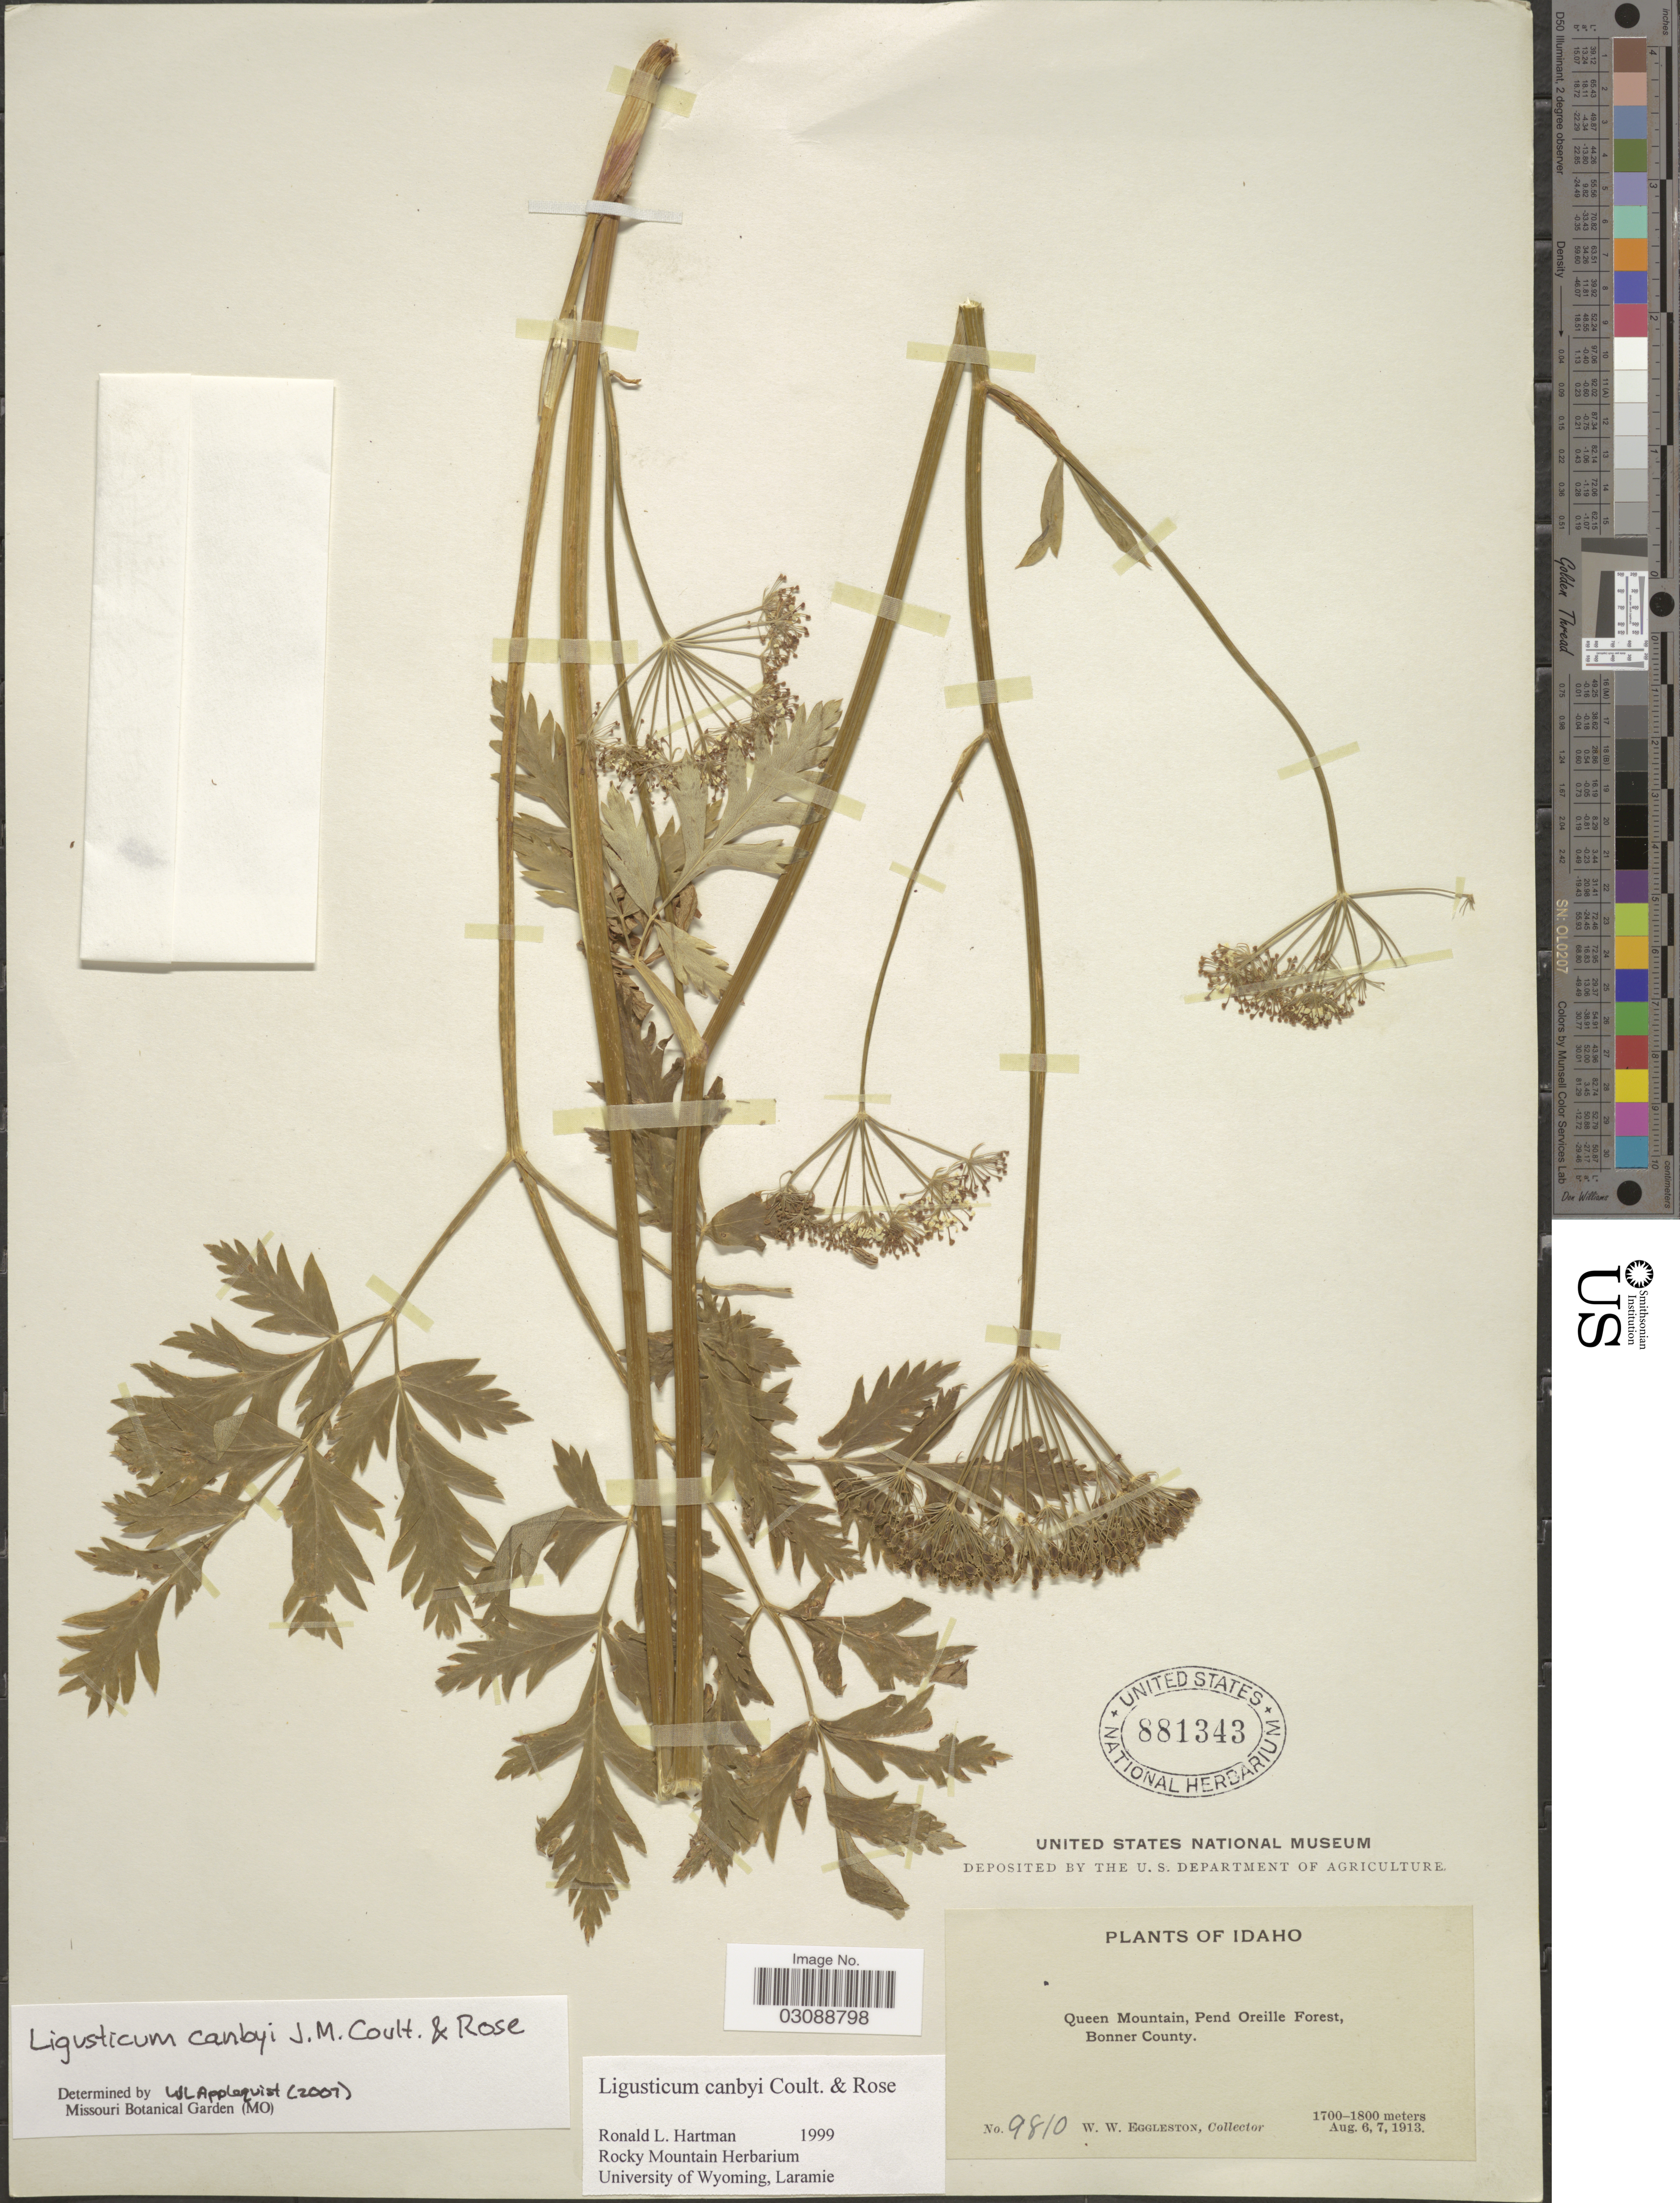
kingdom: Plantae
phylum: Tracheophyta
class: Magnoliopsida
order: Apiales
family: Apiaceae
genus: Ligusticum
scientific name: Ligusticum canbyi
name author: J.M. Coult. & Rose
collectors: W. W. Eggleston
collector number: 9810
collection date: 1913-08-06/1913-08-07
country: United States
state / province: Idaho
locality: Queen Mountain, Pend Oreille Forest, Bonner County.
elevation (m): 1700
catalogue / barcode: US 881343